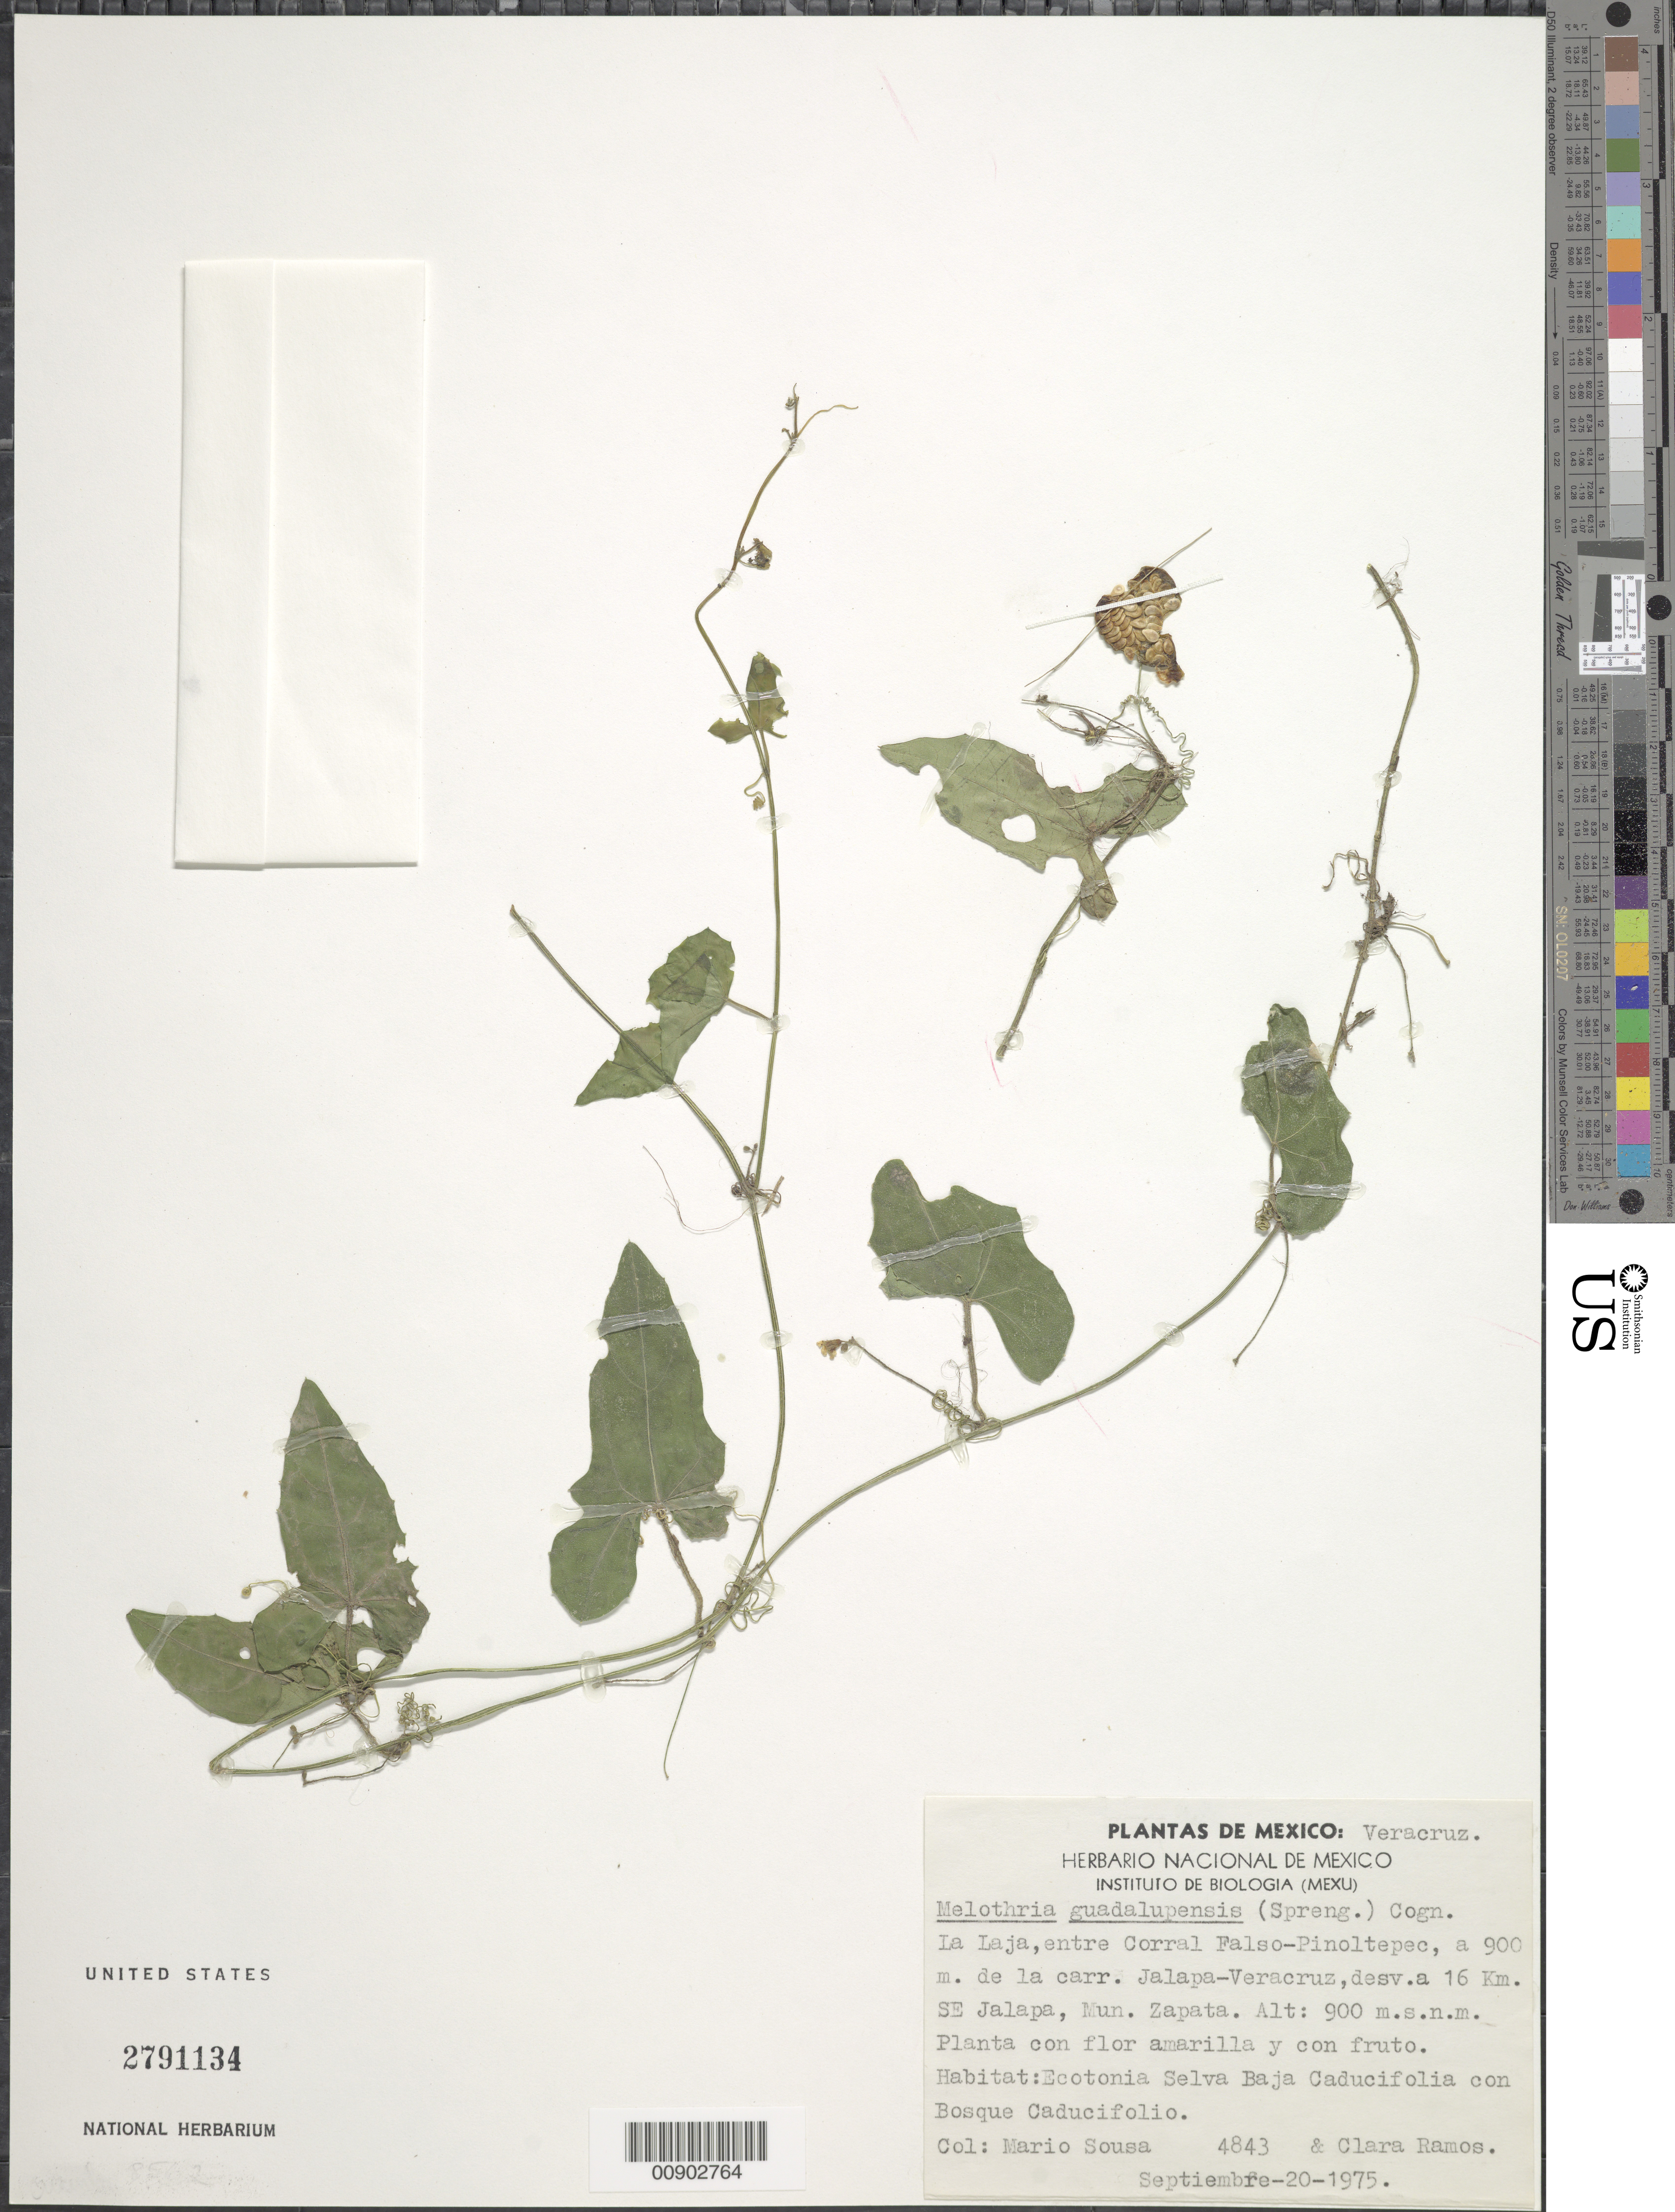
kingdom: Plantae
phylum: Tracheophyta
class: Magnoliopsida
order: Cucurbitales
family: Cucurbitaceae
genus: Melothria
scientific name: Melothria pendula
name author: L.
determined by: U.S. National Herbarium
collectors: M. Sousa S.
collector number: Ramos, C.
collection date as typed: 20 Sep 1975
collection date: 1975-09-20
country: Mexico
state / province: Veracruz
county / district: Emiliano Zapata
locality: La Laja, entre Corral Falso - Pinoltepex, a 900 m. de la carr. Jalapa-Veracruz, desv. A 16 km. SE Jalapa, Mun. Zapata.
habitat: Ecotonia Selva Baja Caducifolia con Bosque Caducifolio.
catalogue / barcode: US 2791134